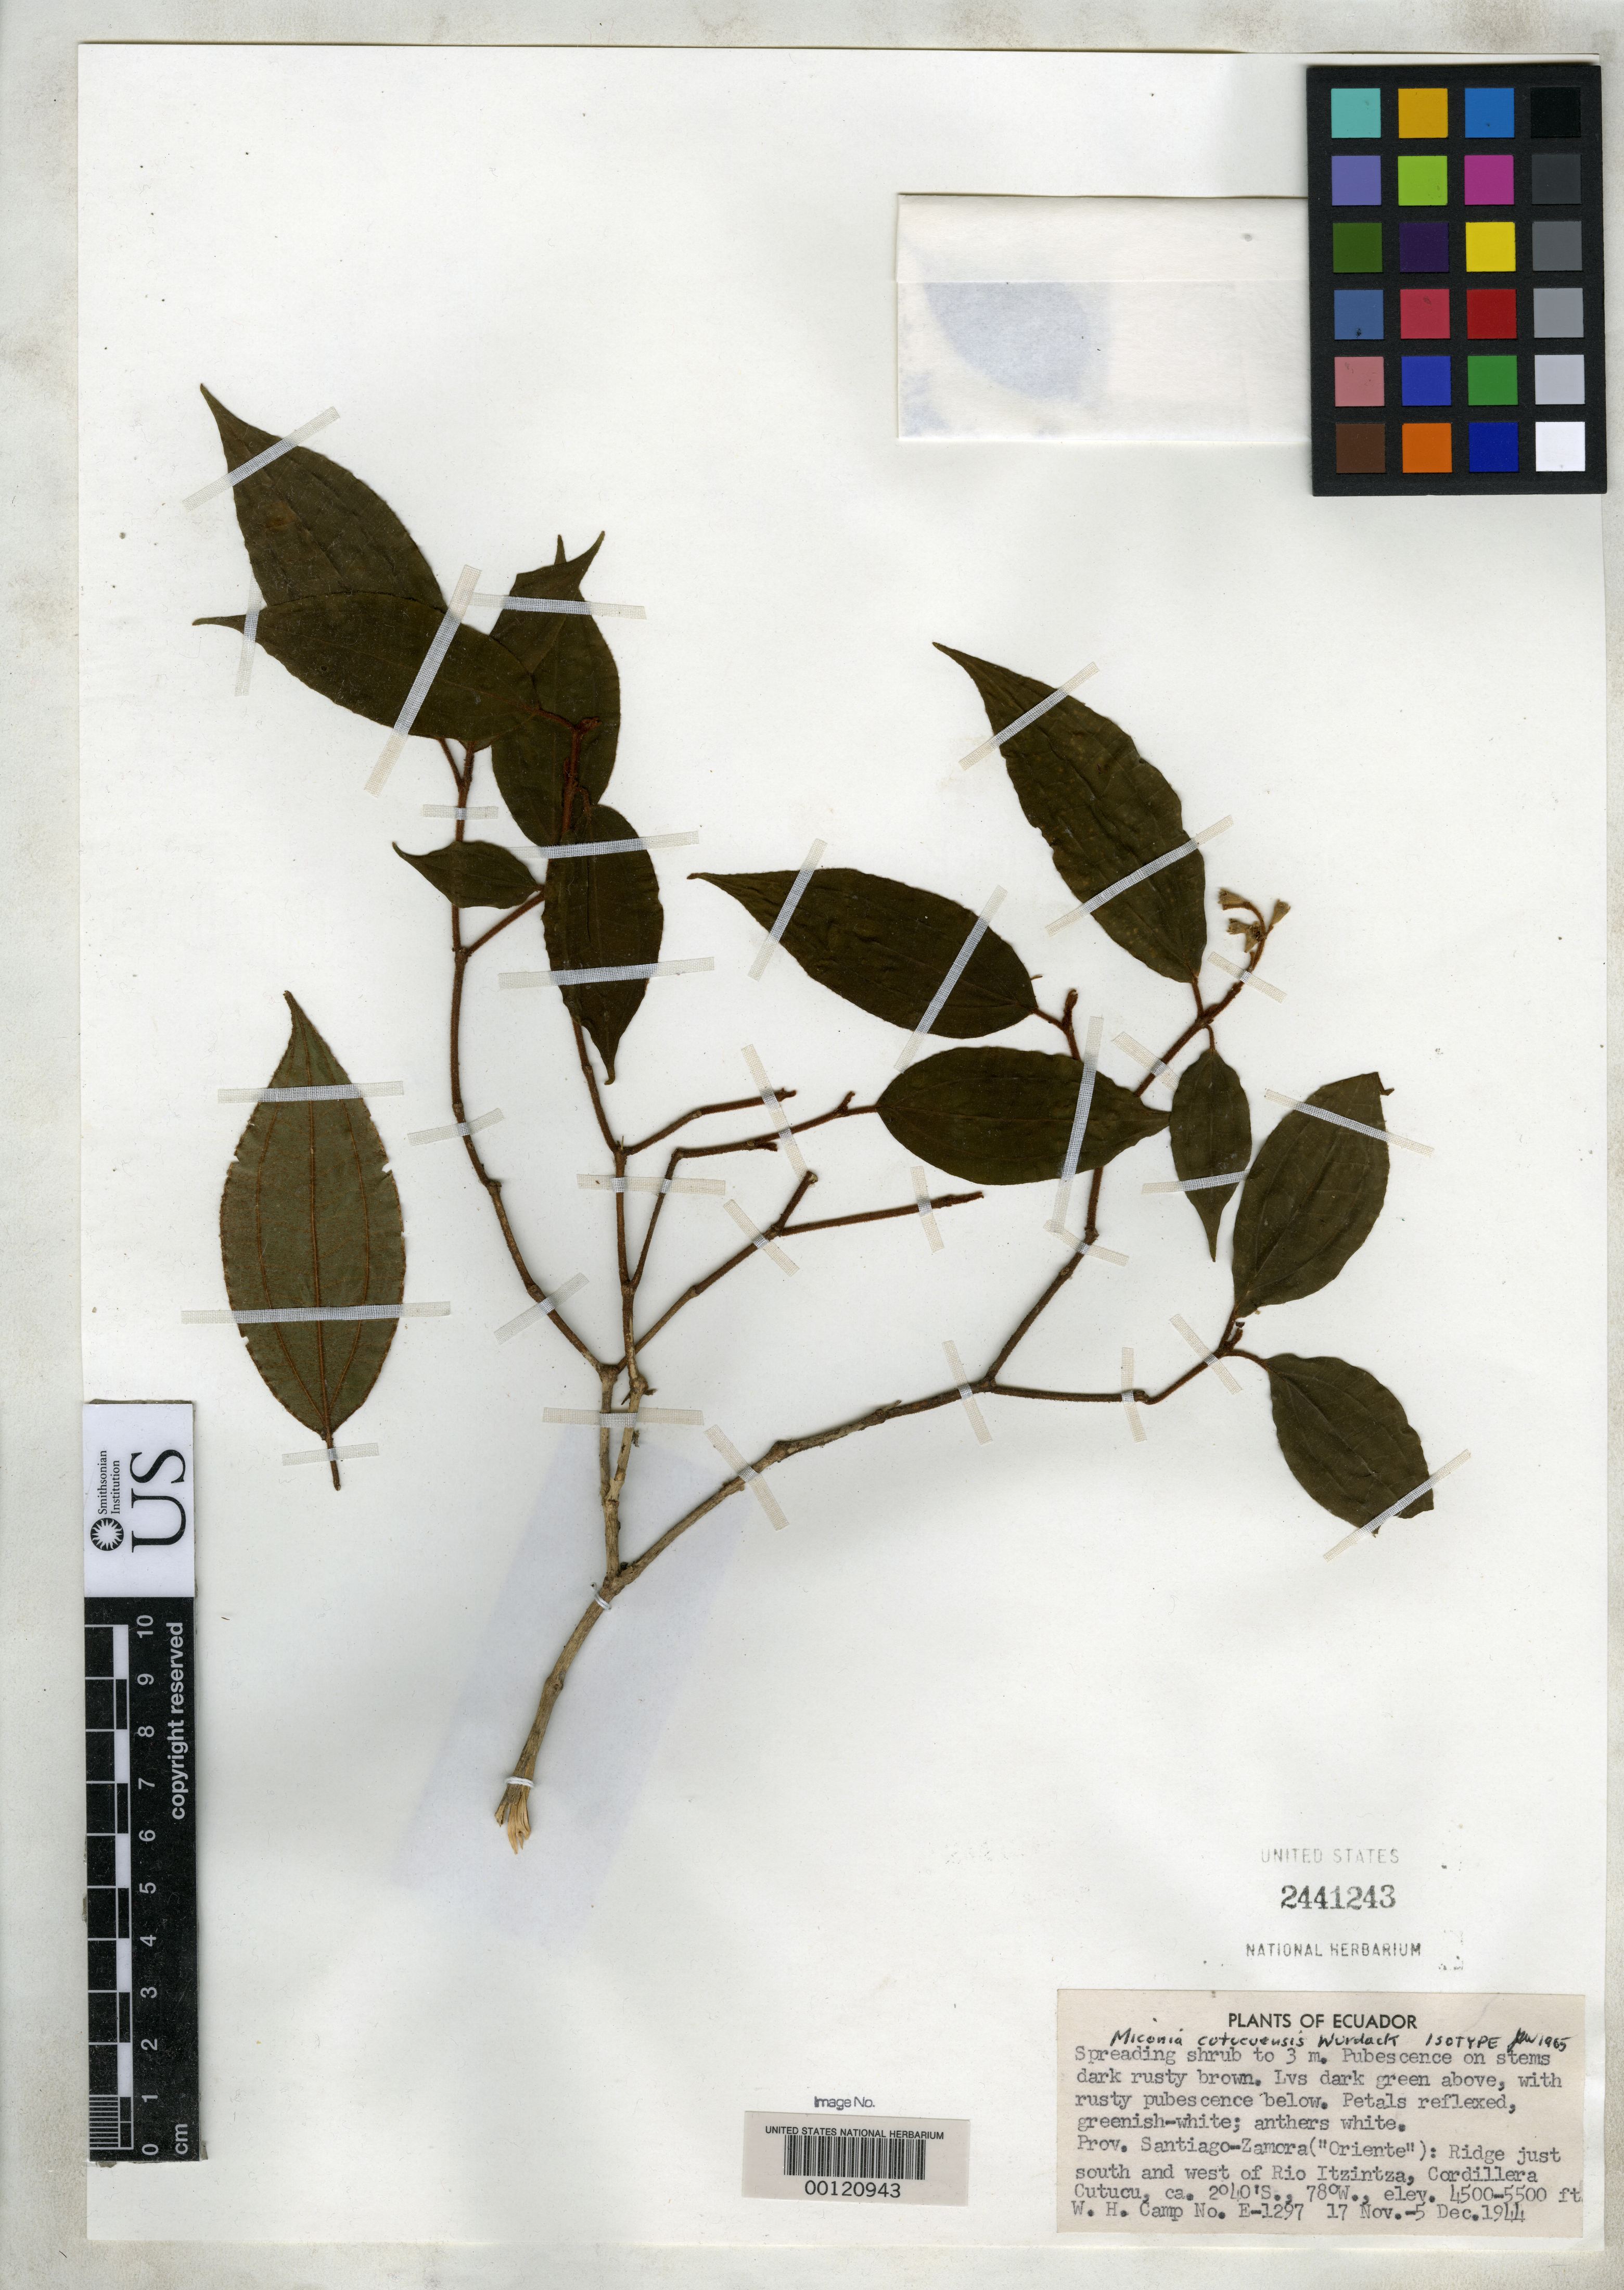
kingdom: Plantae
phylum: Tracheophyta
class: Magnoliopsida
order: Myrtales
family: Melastomataceae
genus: Miconia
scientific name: Miconia cutucuensis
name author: Wurdack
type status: Isotype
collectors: W. H. Camp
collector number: E-1297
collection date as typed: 17 Nov 1944 to 05 Dec 1944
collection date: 1944-11-17/1944-12-05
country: Ecuador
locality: Cordillera Cutucu.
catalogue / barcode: US 2441243